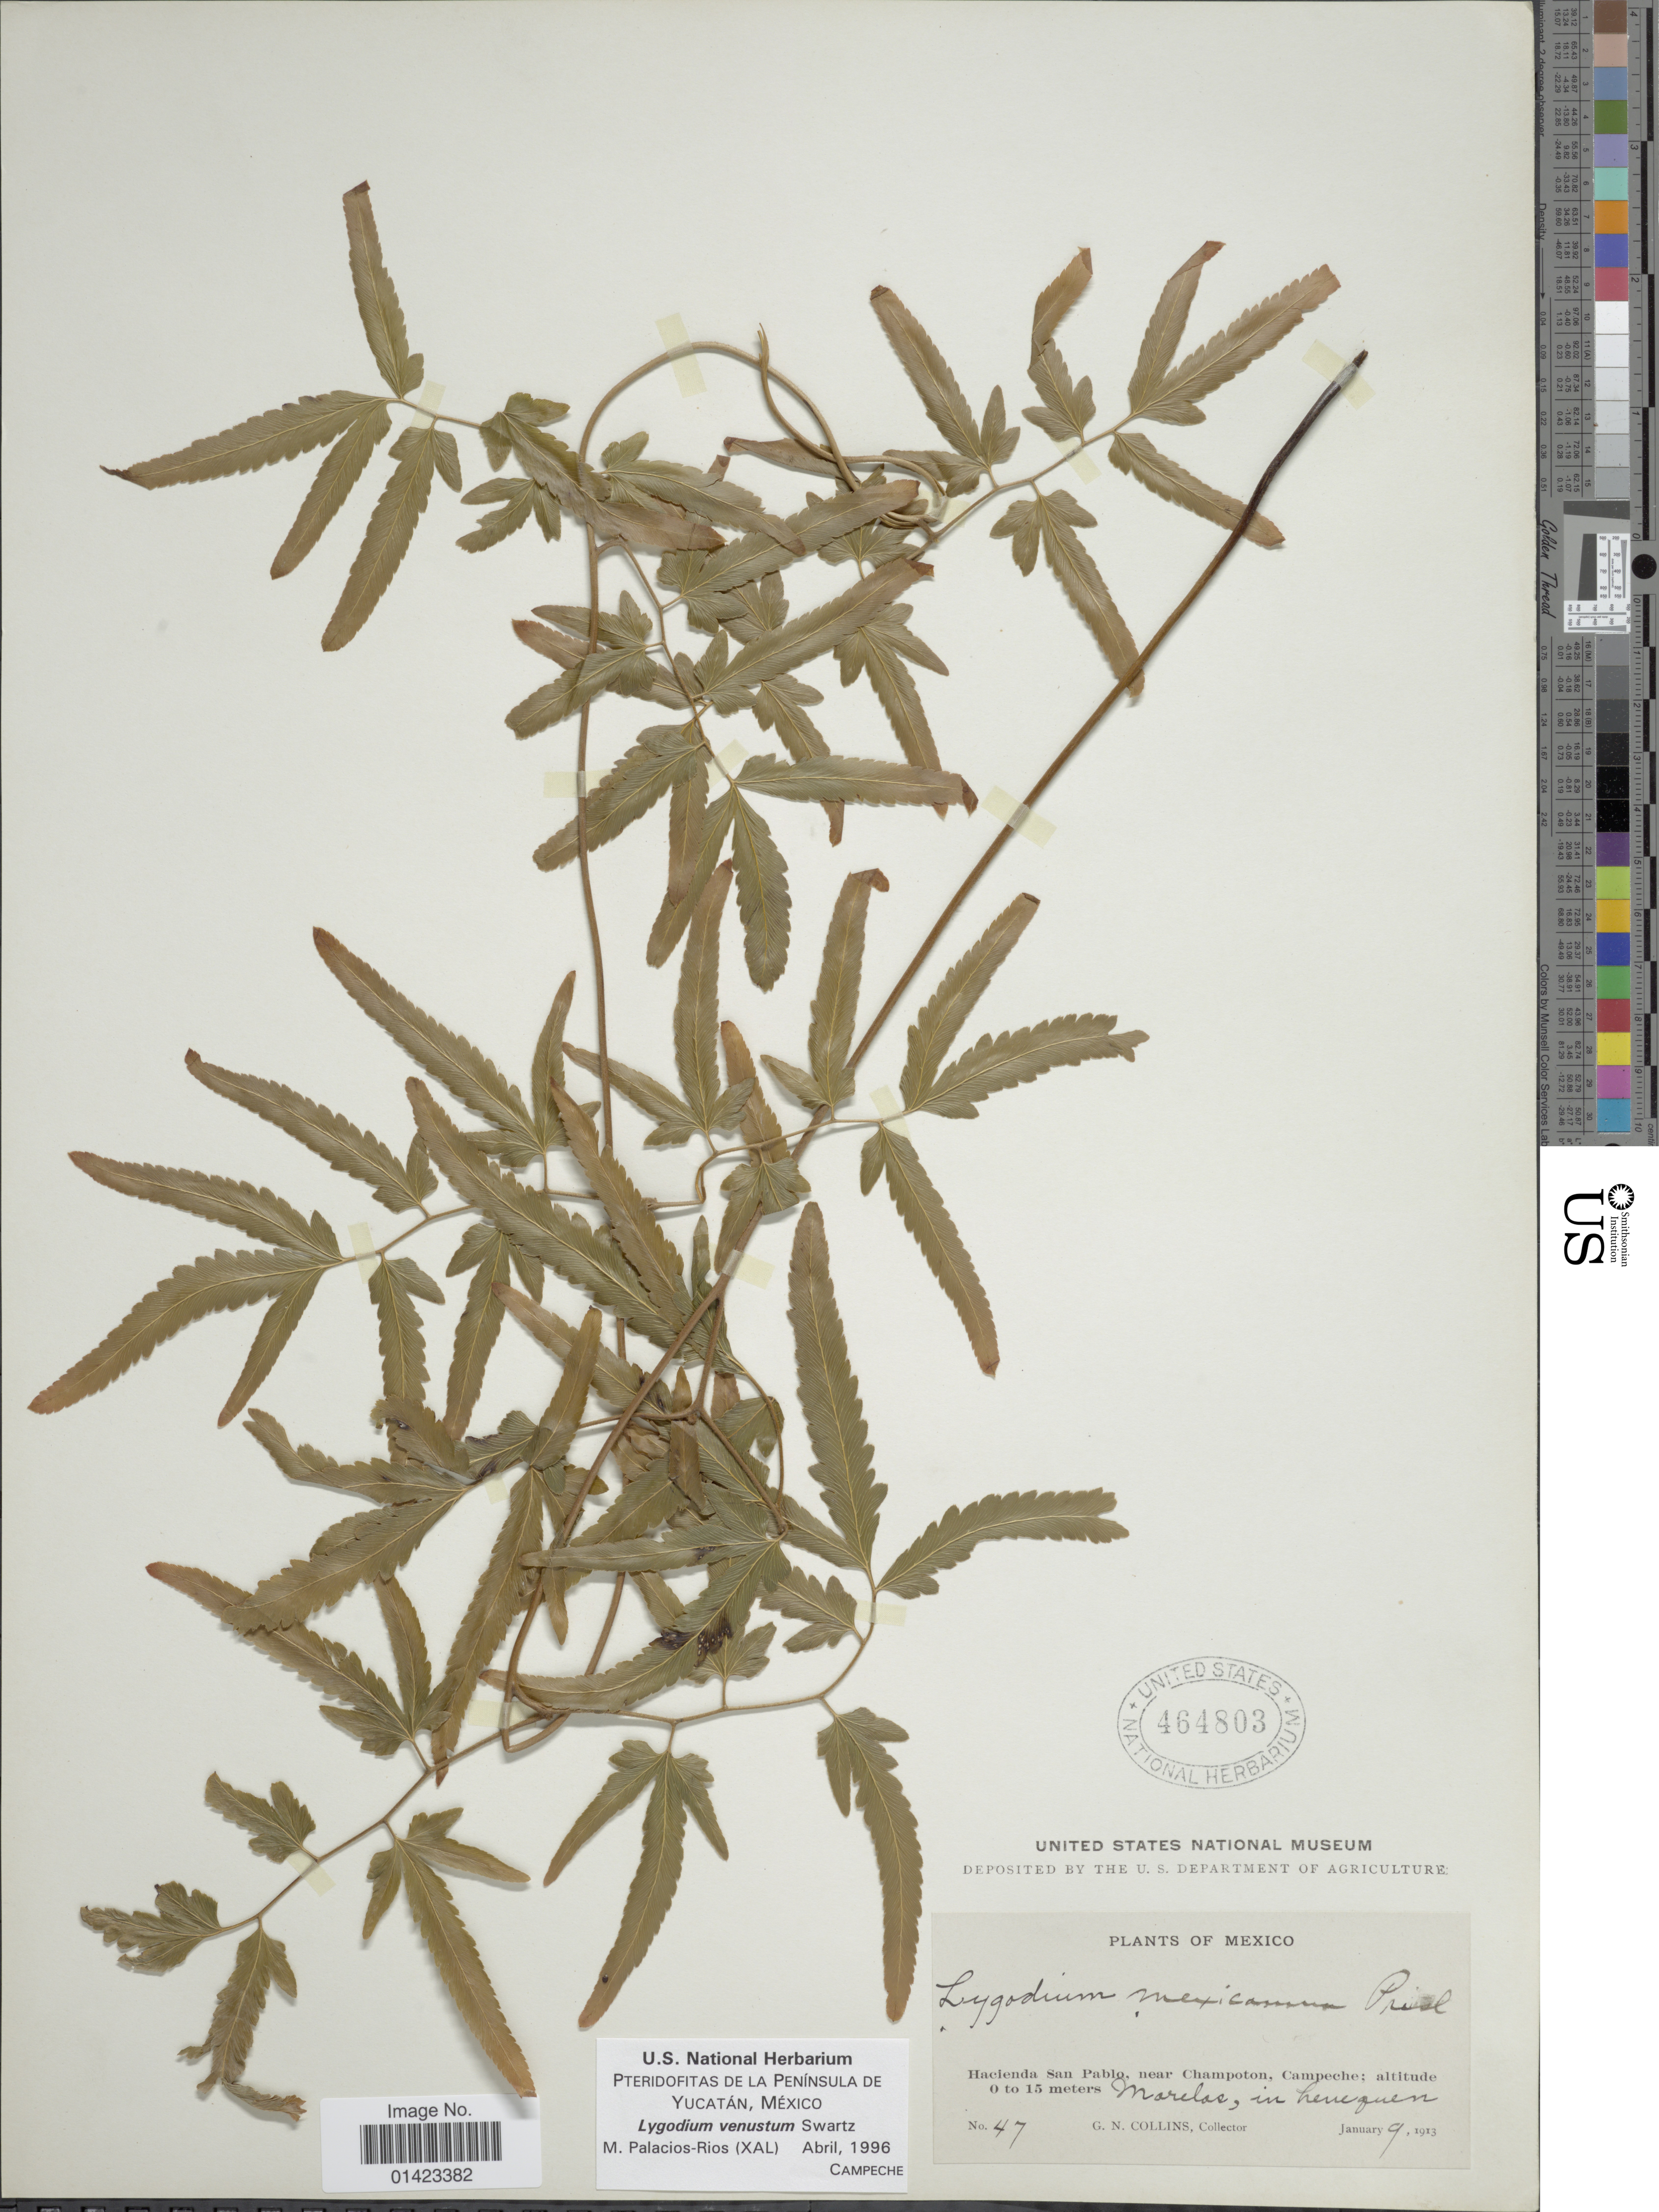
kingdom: Plantae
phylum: Tracheophyta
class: Polypodiopsida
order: Schizaeales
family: Lygodiaceae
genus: Lygodium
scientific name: Lygodium venustum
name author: Sw.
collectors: G. Collins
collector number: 47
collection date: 1913-01-09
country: Mexico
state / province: Campeche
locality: Hacienda San Pablo, near Champoton, Campeche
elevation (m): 0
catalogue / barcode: US 464803